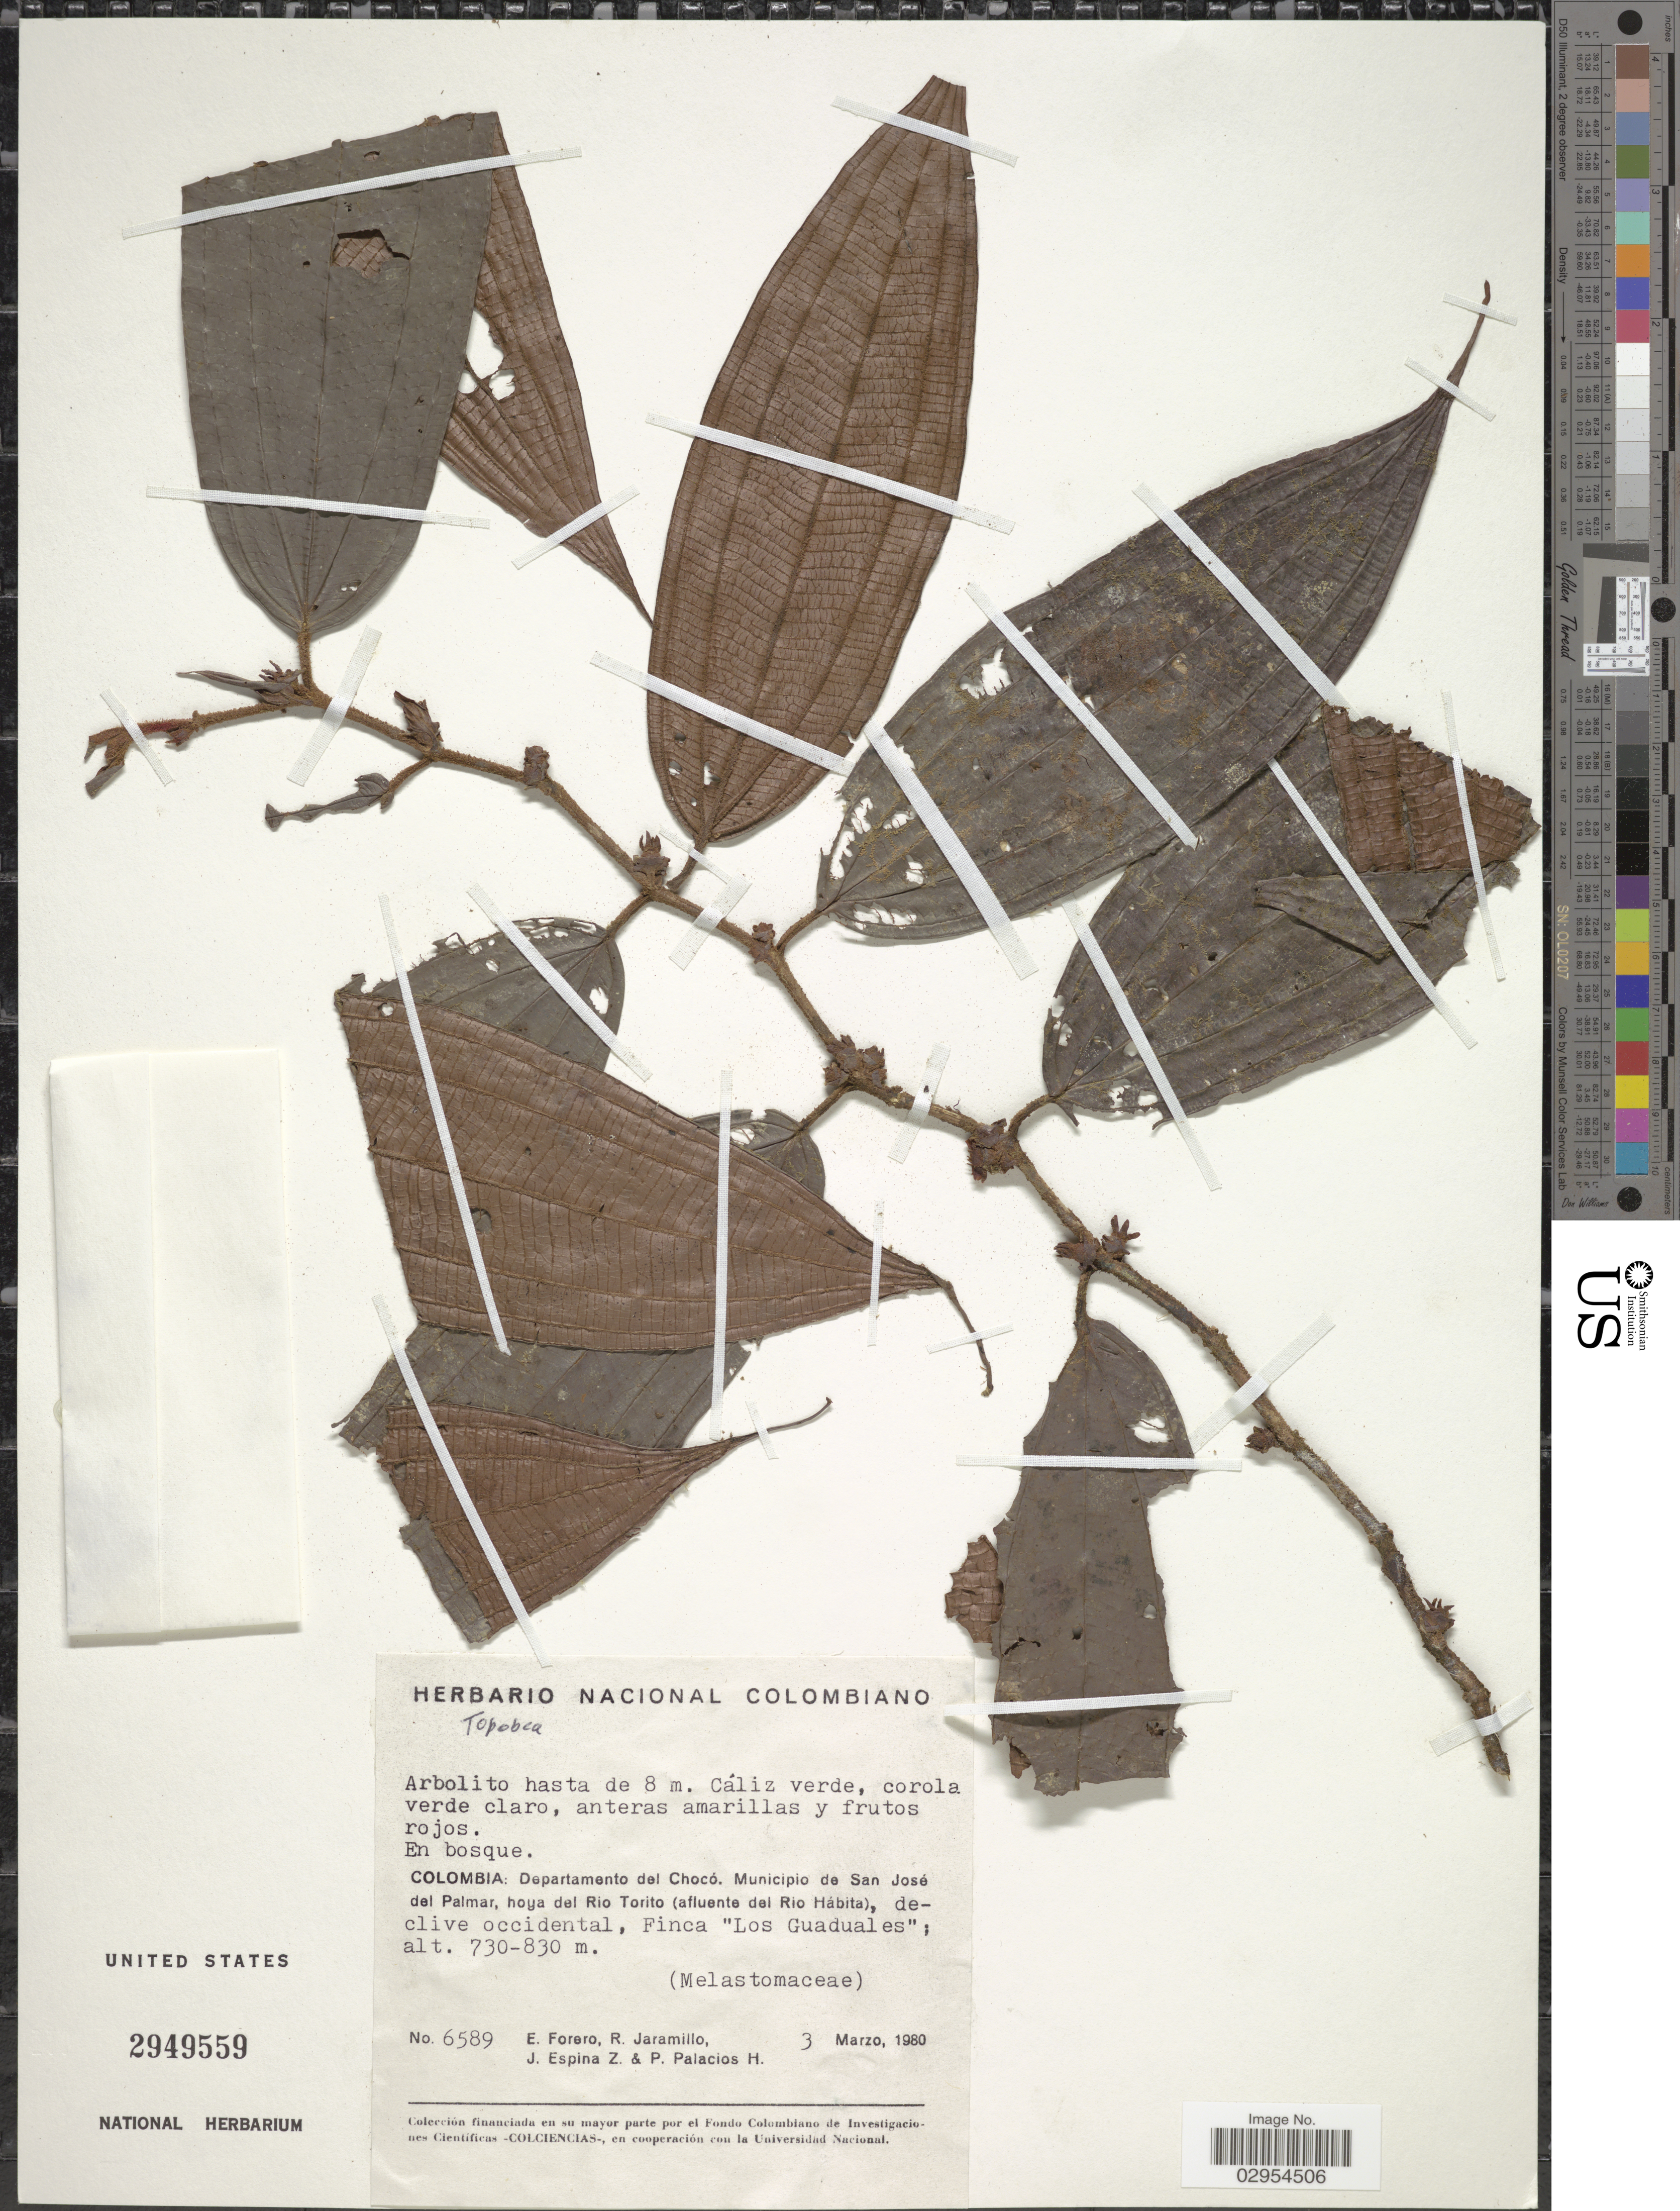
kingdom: Plantae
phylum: Tracheophyta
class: Magnoliopsida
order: Myrtales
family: Melastomataceae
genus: Topobea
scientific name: Topobea sp.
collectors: E. Forero, R. Jaramillo, J. Espina Z. & P. Palacios H.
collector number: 6589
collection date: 1980-03-03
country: Colombia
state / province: Chocó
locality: Departamento del Chocó. Municipio de San José del Palmar, hoya del Rio Torito (afluente del Rio Hábita), declive occidental, Finca "Los Guaduales".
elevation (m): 730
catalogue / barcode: US 2949559